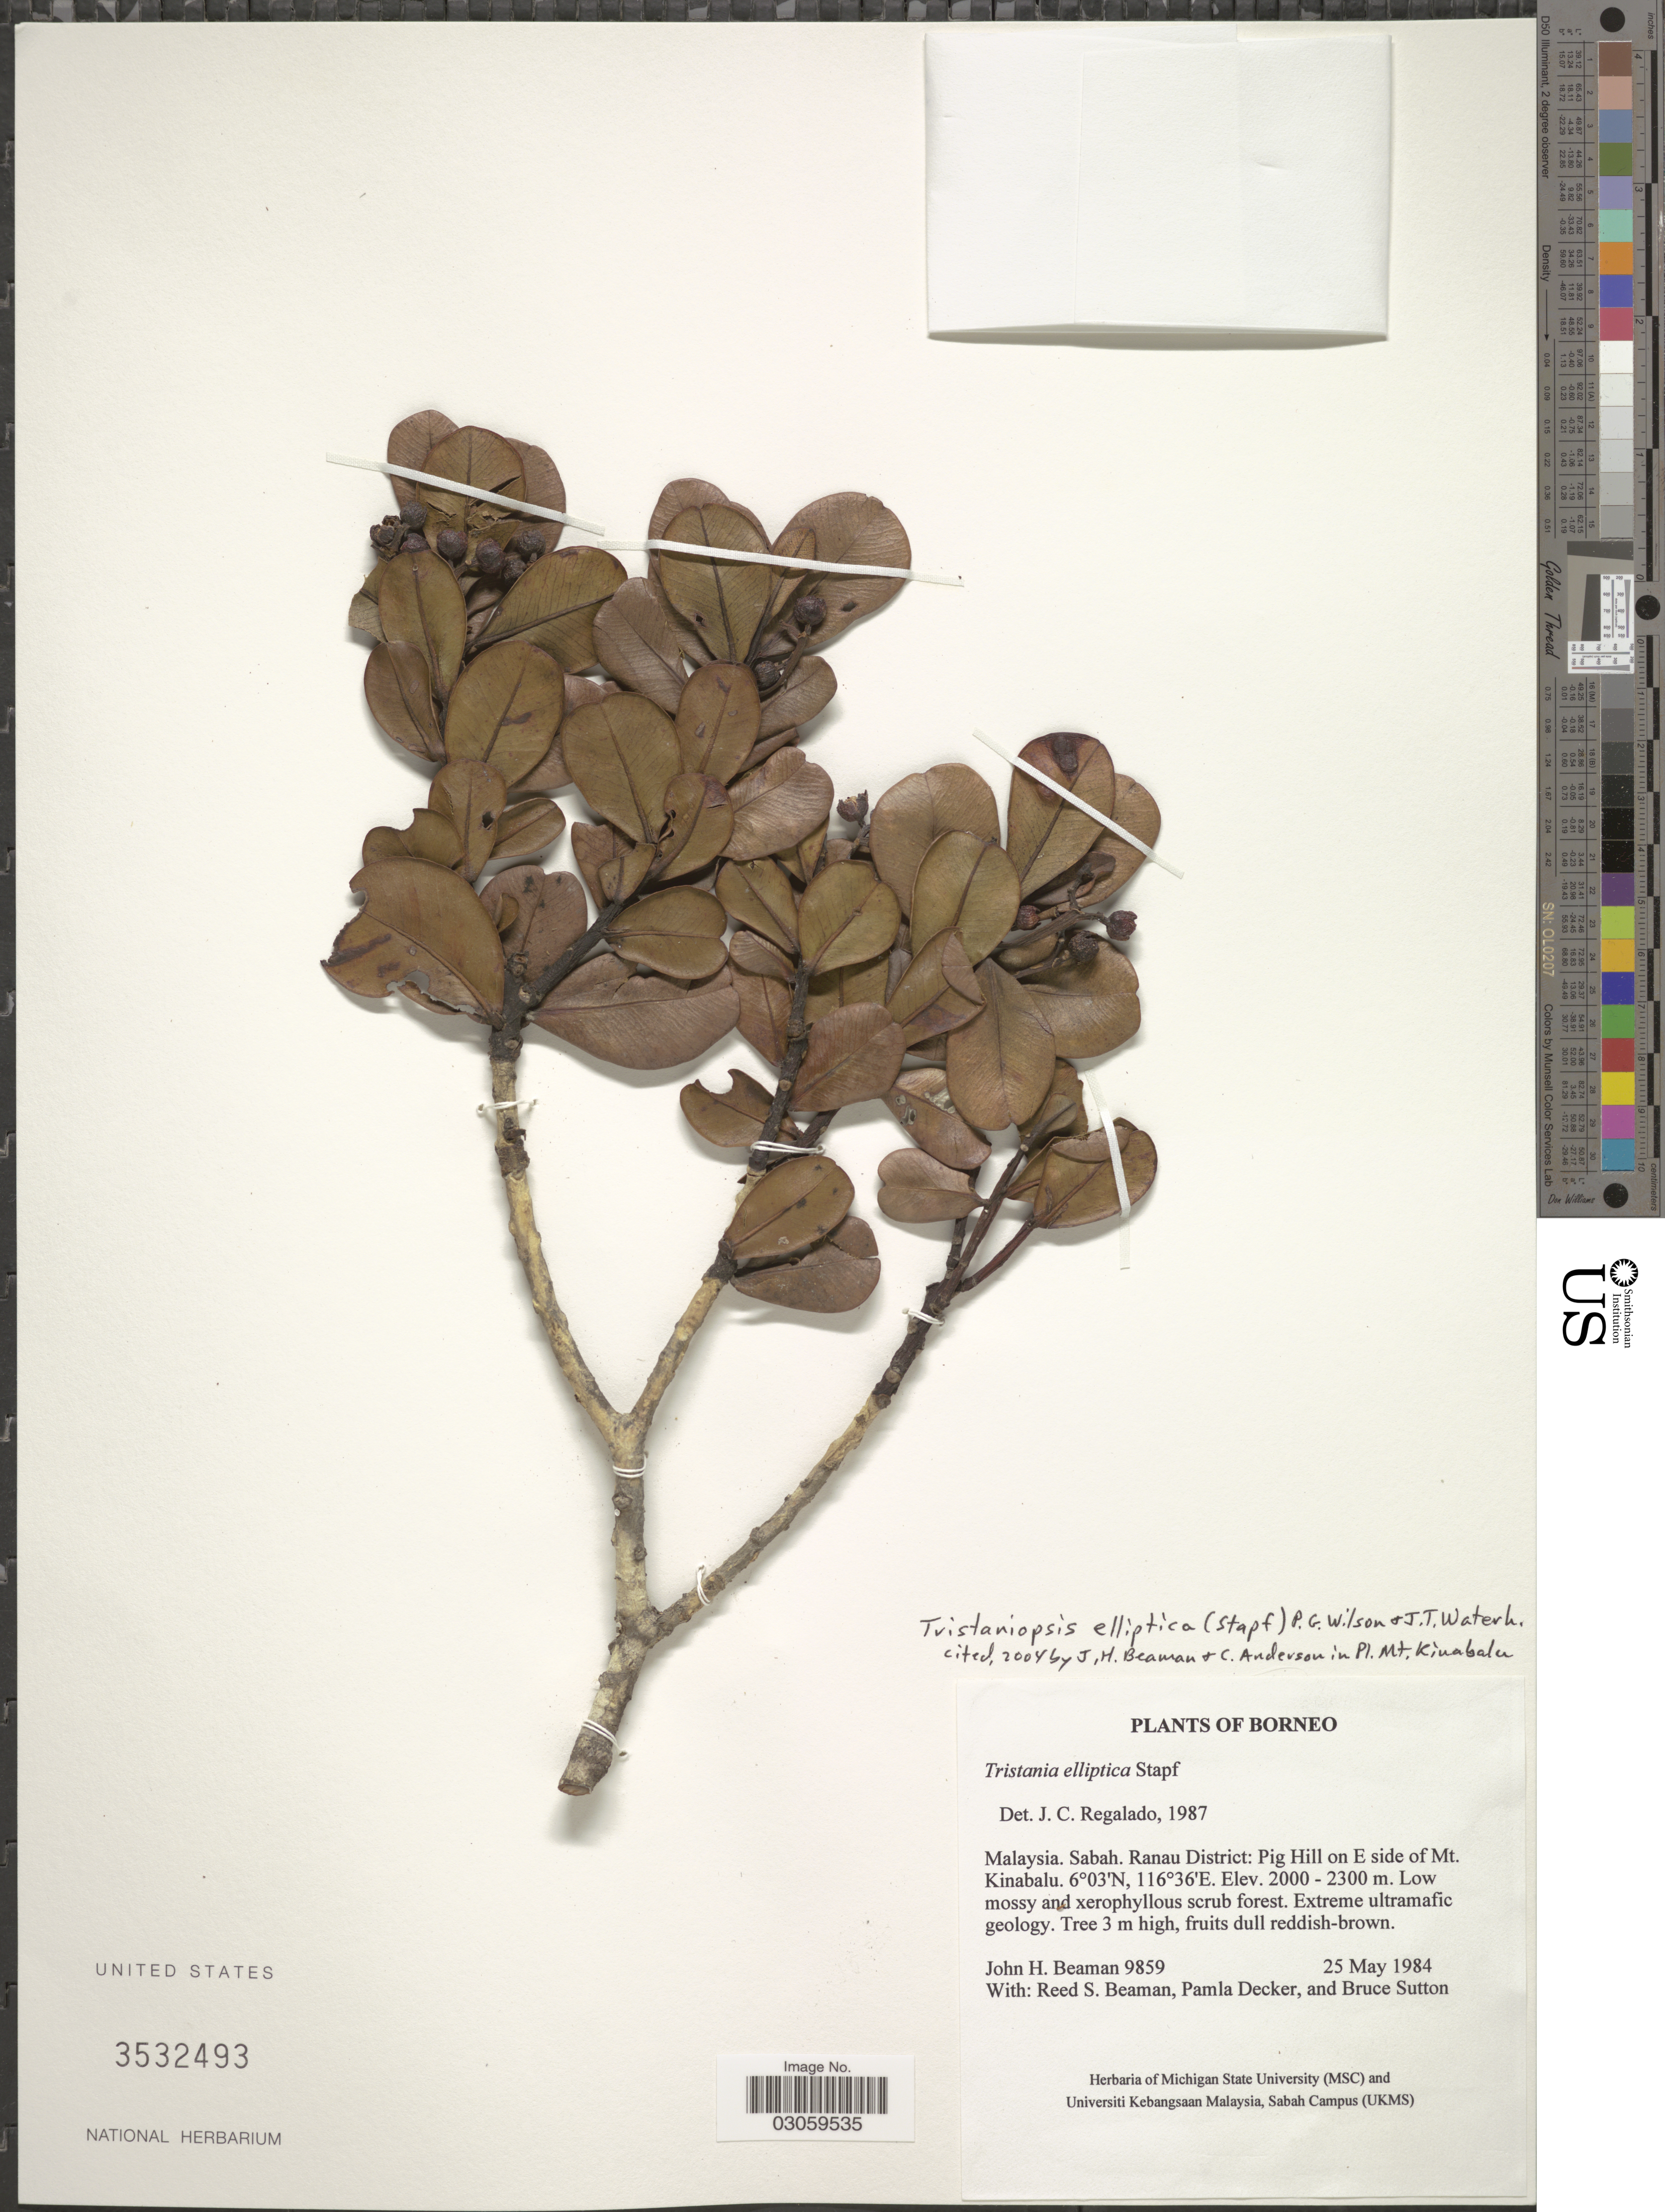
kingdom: Plantae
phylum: Tracheophyta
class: Magnoliopsida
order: Myrtales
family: Myrtaceae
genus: Tristaniopsis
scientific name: Tristaniopsis elliptica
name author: (Stapf) P.G. Wilson & J. T. Waterh.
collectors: J. H. Beaman, R. S. Beaman, P. Decker & B. Sutton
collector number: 9859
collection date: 1984-05-25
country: Malaysia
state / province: Sabah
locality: Borneo. Ranau District: Pigg Hill on E side of Mt. Kinabalu.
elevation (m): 2000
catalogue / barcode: US 3532493